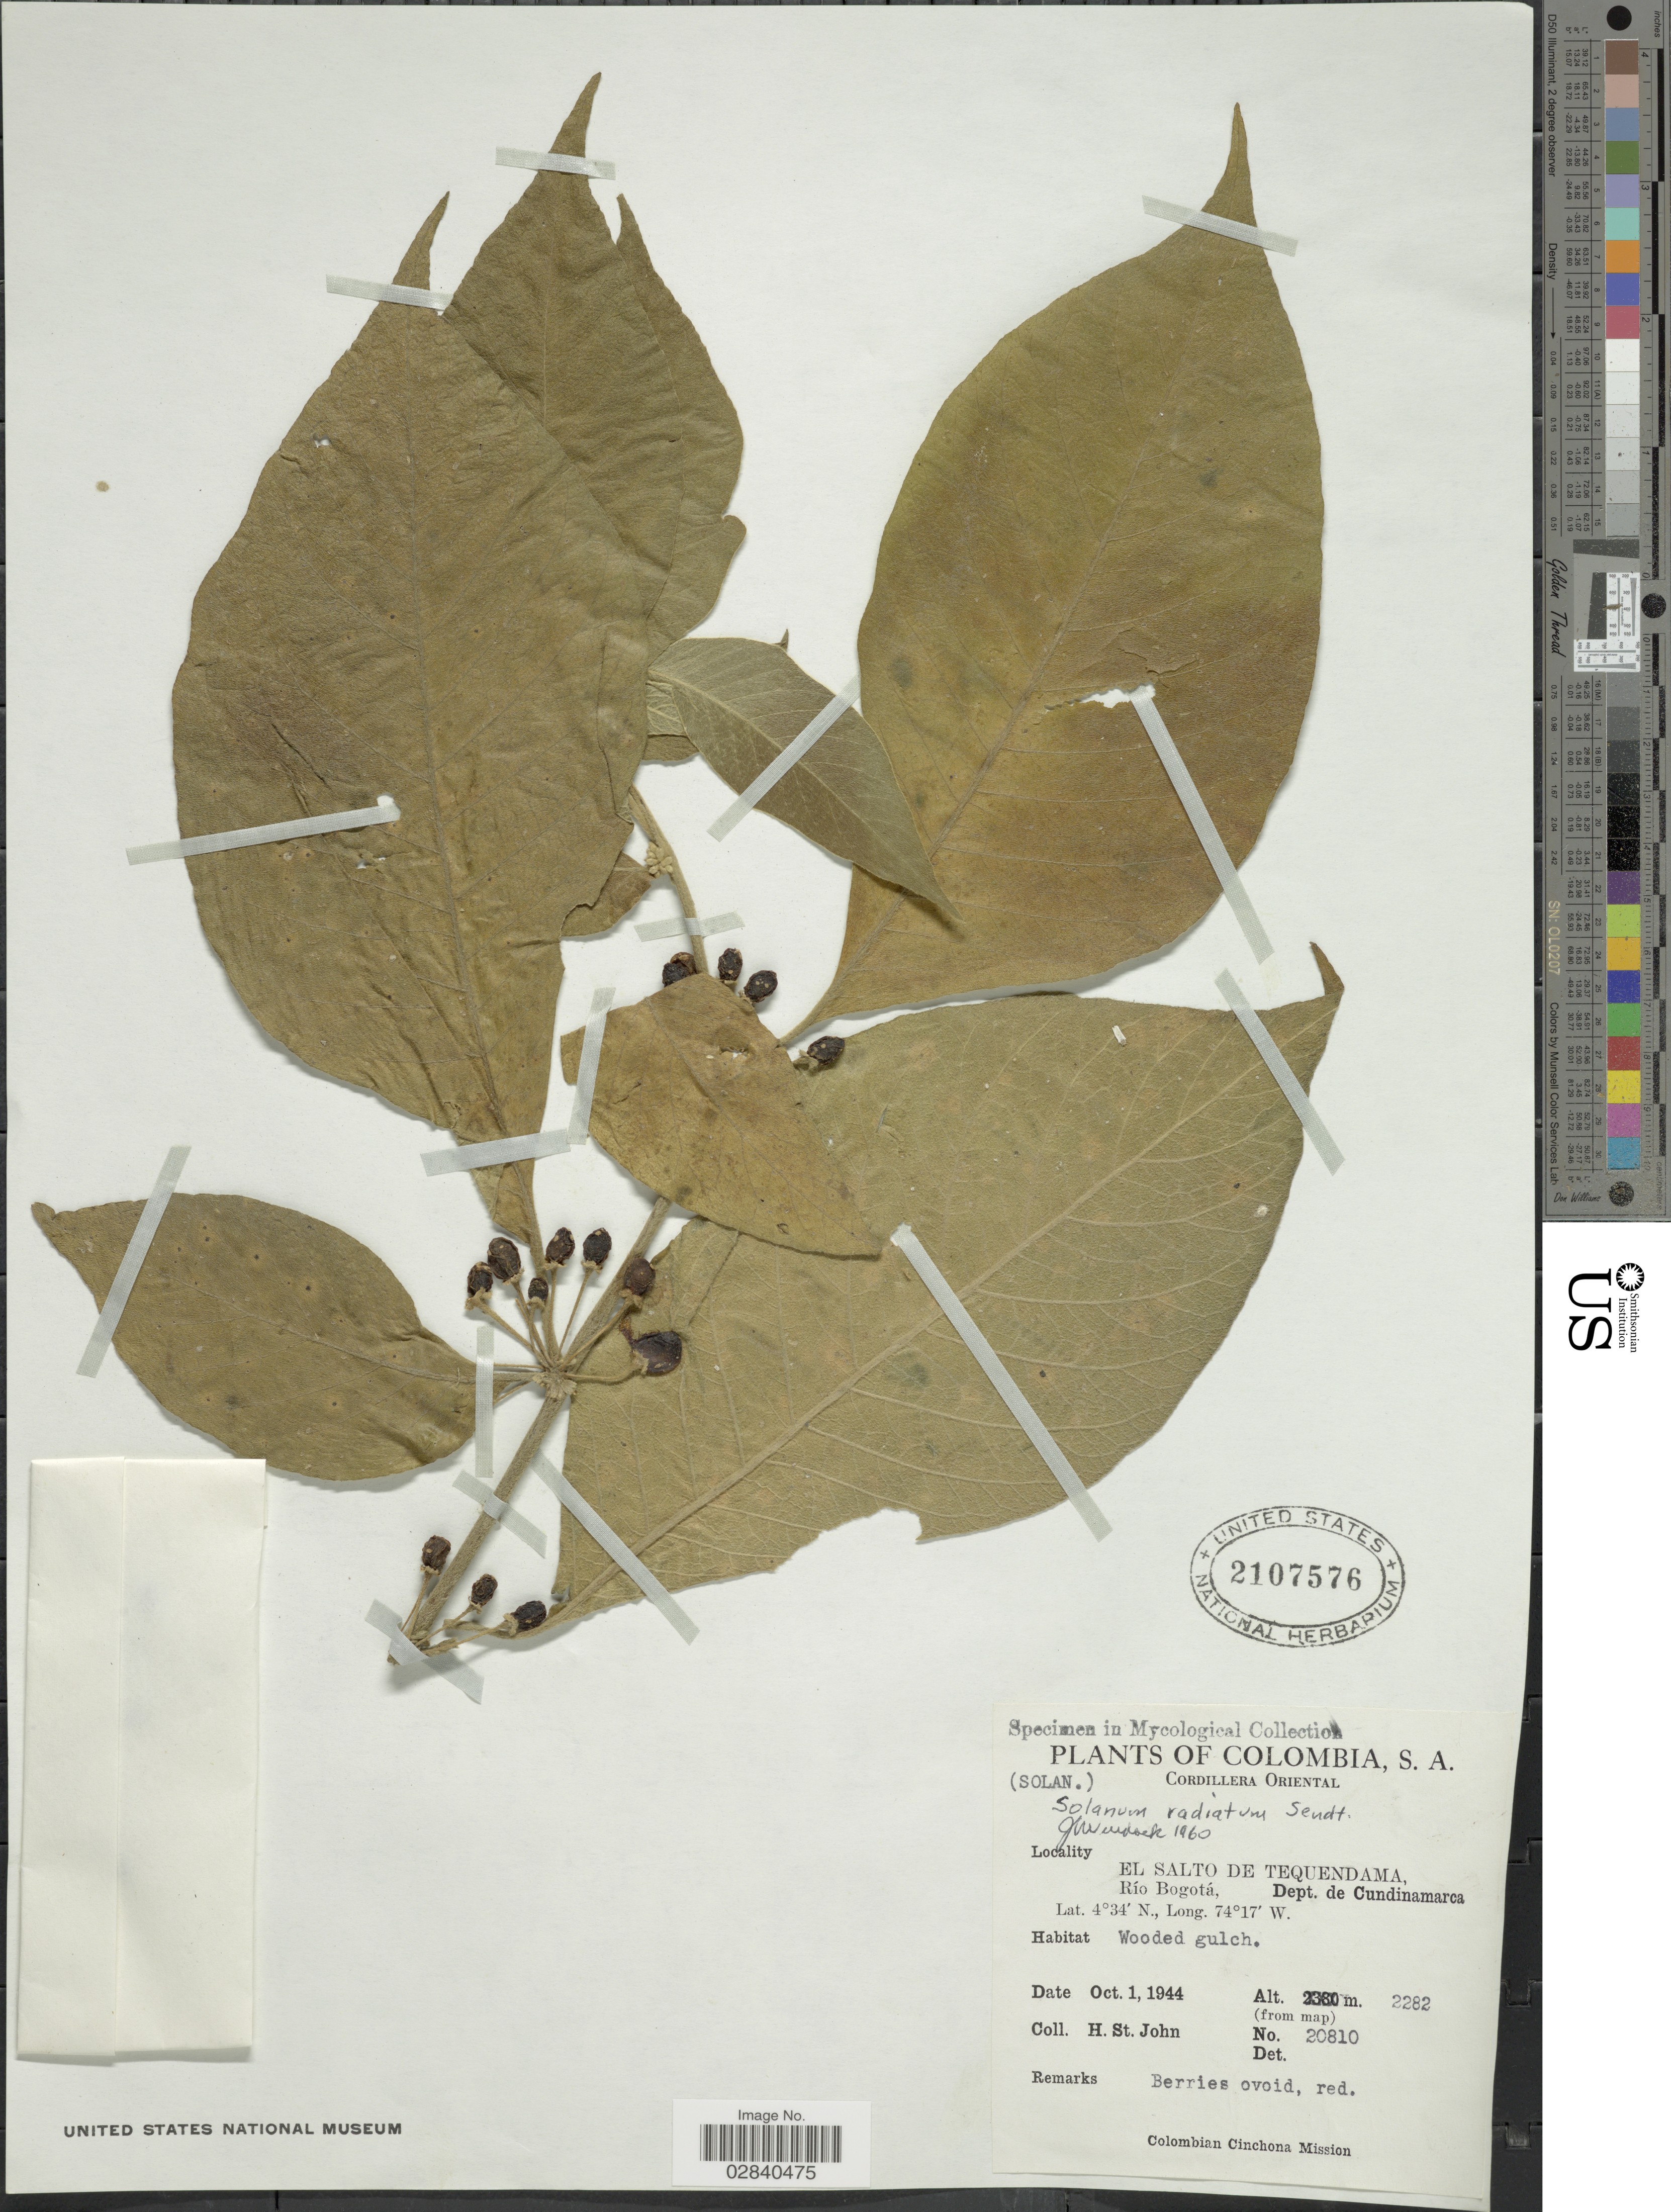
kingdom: Plantae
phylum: Tracheophyta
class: Magnoliopsida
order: Solanales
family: Solanaceae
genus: Lycianthes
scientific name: Lycianthes radiata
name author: (Sendtn.) Bitter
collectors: H. St. John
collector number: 20810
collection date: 1944-10-01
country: Colombia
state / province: Cundinamarca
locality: Cordillera Oriental, El Salto de Tequendama, Río Bogotá, Dept. de Cundinamarca.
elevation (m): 2282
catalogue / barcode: US 2107576